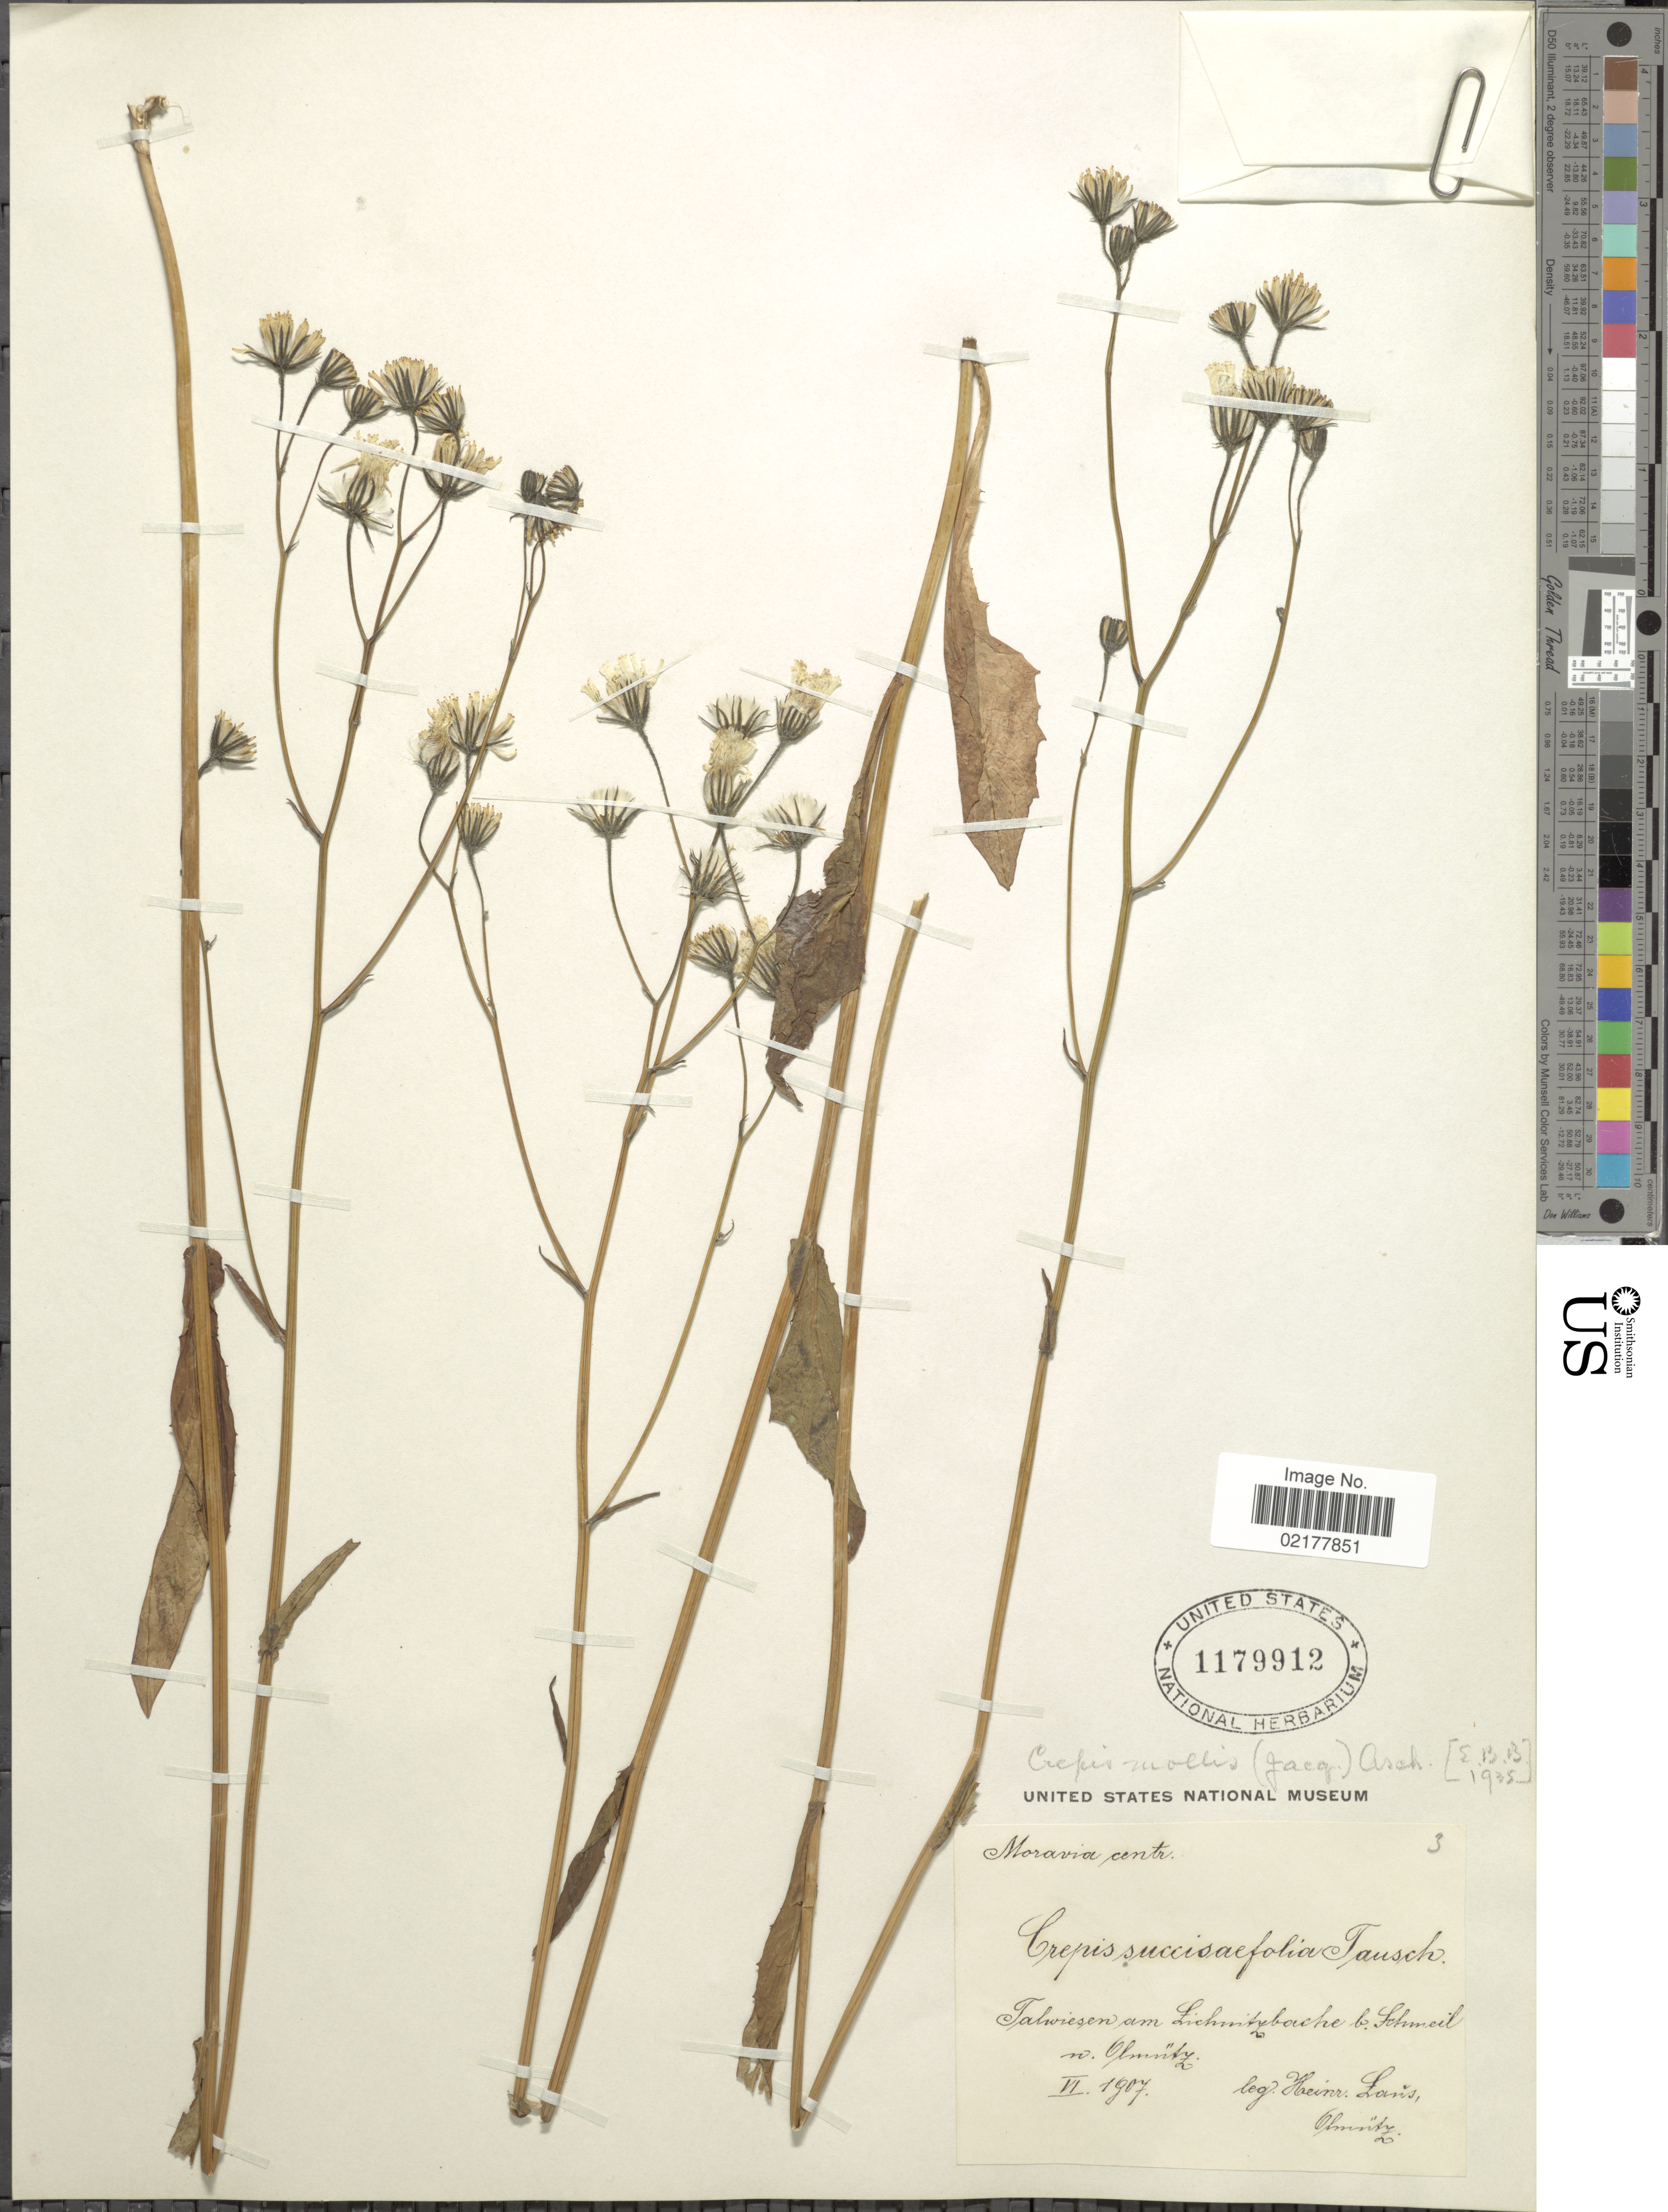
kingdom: Plantae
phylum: Tracheophyta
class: Magnoliopsida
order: Asterales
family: Asteraceae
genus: Crepis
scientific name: Crepis mollis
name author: (Jacq.) Asch.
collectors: H. Lans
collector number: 3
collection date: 1907-06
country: Czechia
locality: Moravia centr. Talwiesen am Lichmitzbache b. Schmeil n. Olmutz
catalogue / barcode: US 1179912